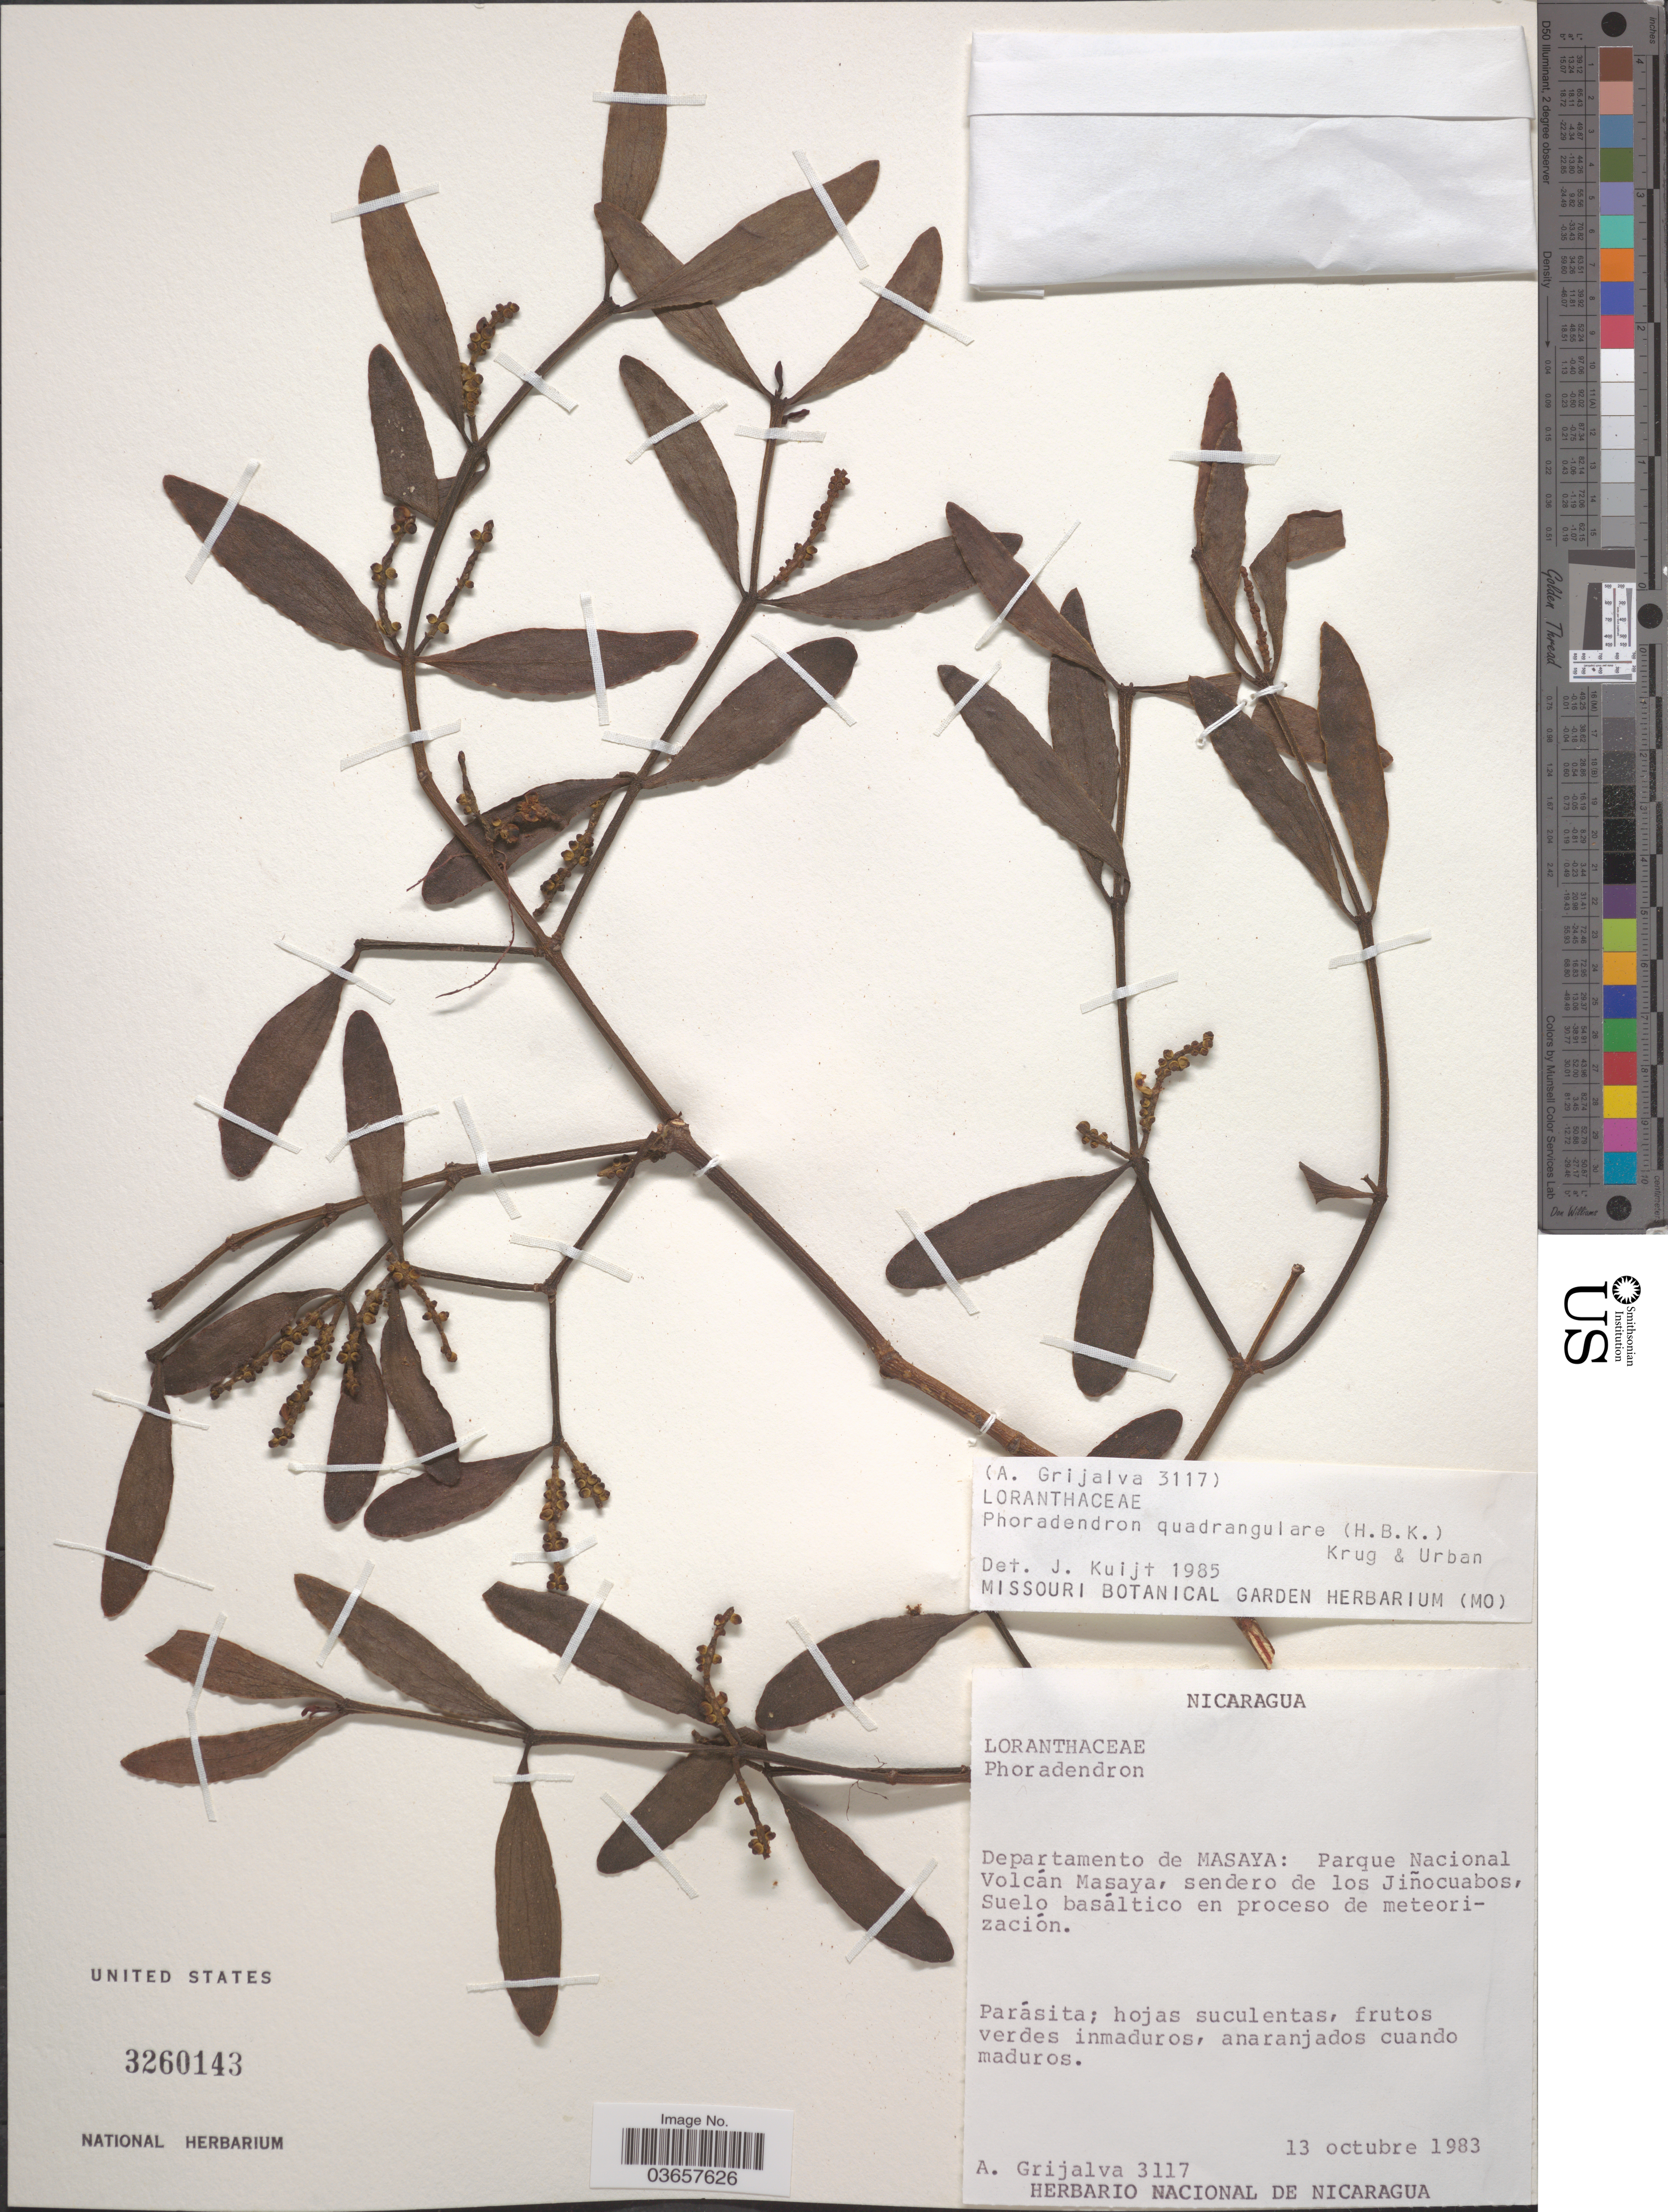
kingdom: Plantae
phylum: Tracheophyta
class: Magnoliopsida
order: Santalales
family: Viscaceae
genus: Phoradendron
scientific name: Phoradendron quadrangulare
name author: (Kunth) Griseb.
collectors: A. Grijalva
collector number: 3117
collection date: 1983-10-13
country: Nicaragua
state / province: Masaya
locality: Departamento de Masaya: Parque Nacional Volcán Masaya, sendero de los Jiñocuabos.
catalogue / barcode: US 3260143